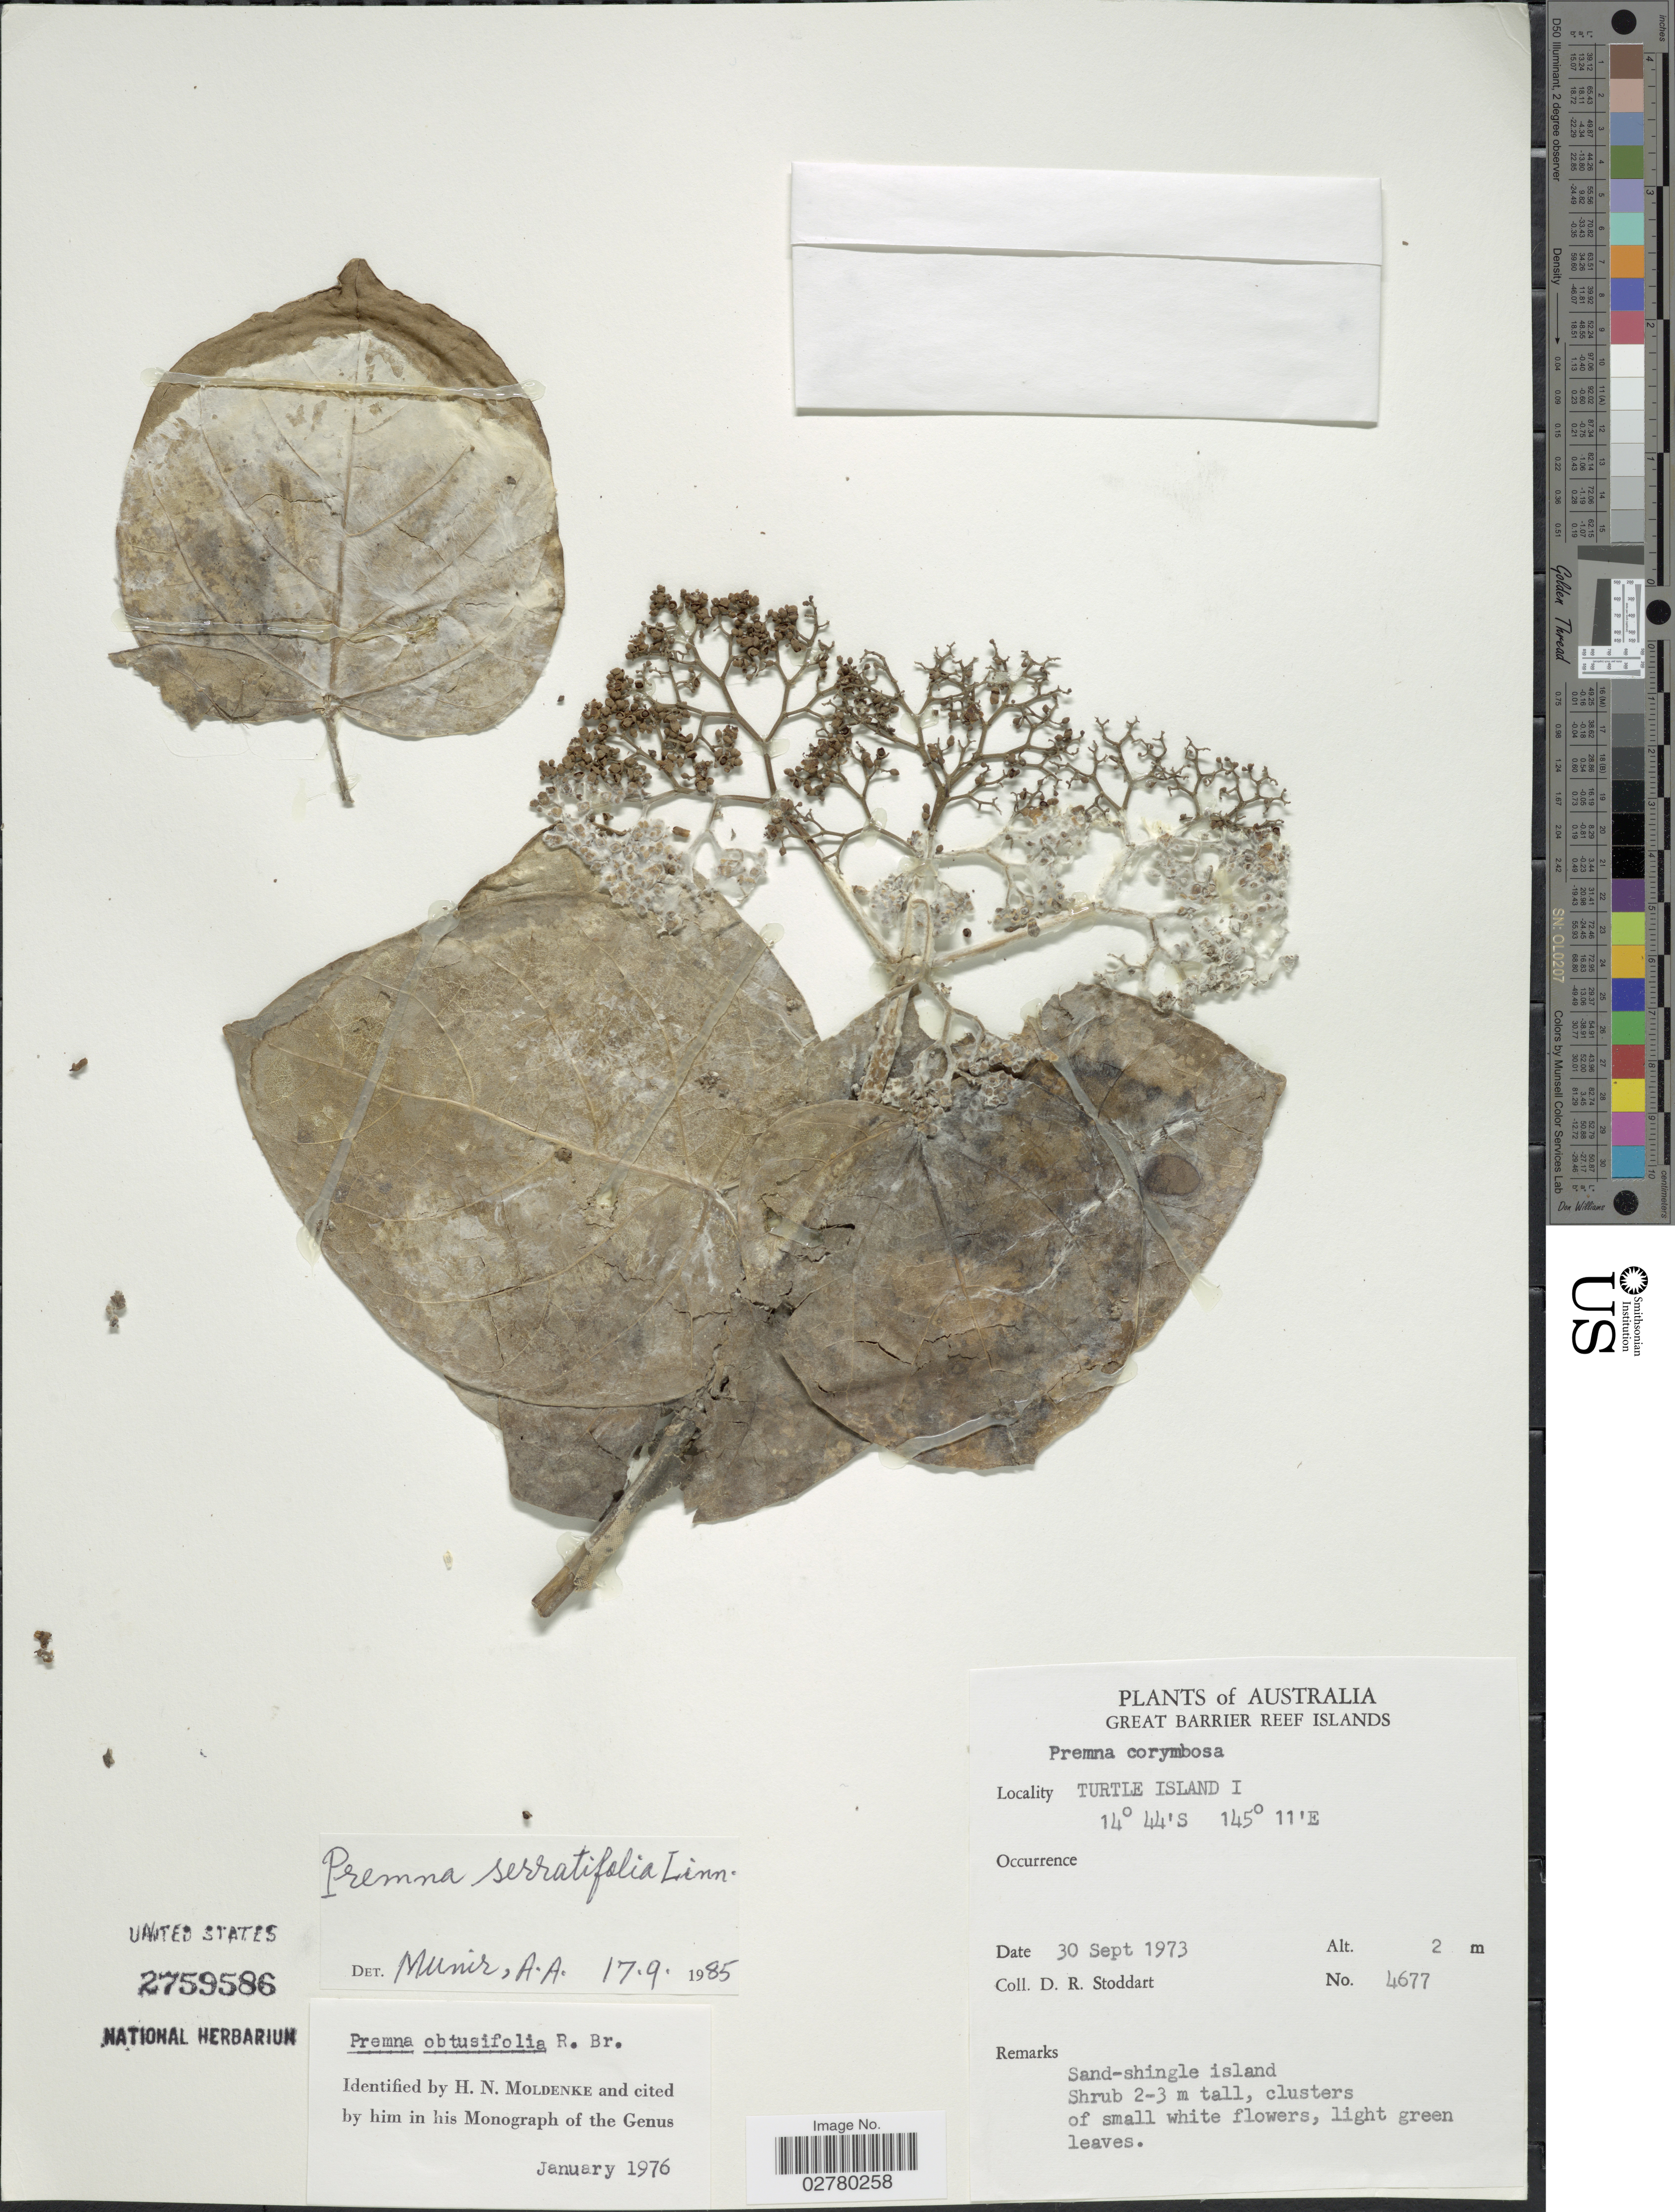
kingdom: Plantae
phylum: Tracheophyta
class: Magnoliopsida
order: Lamiales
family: Lamiaceae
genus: Premna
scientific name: Premna serratifolia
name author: L.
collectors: D. R. Stoddart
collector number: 4677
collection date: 1973-09-30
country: Australia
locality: Great Barrier Reef Islands, Turtle Island I.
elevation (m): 2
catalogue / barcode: US 2759586